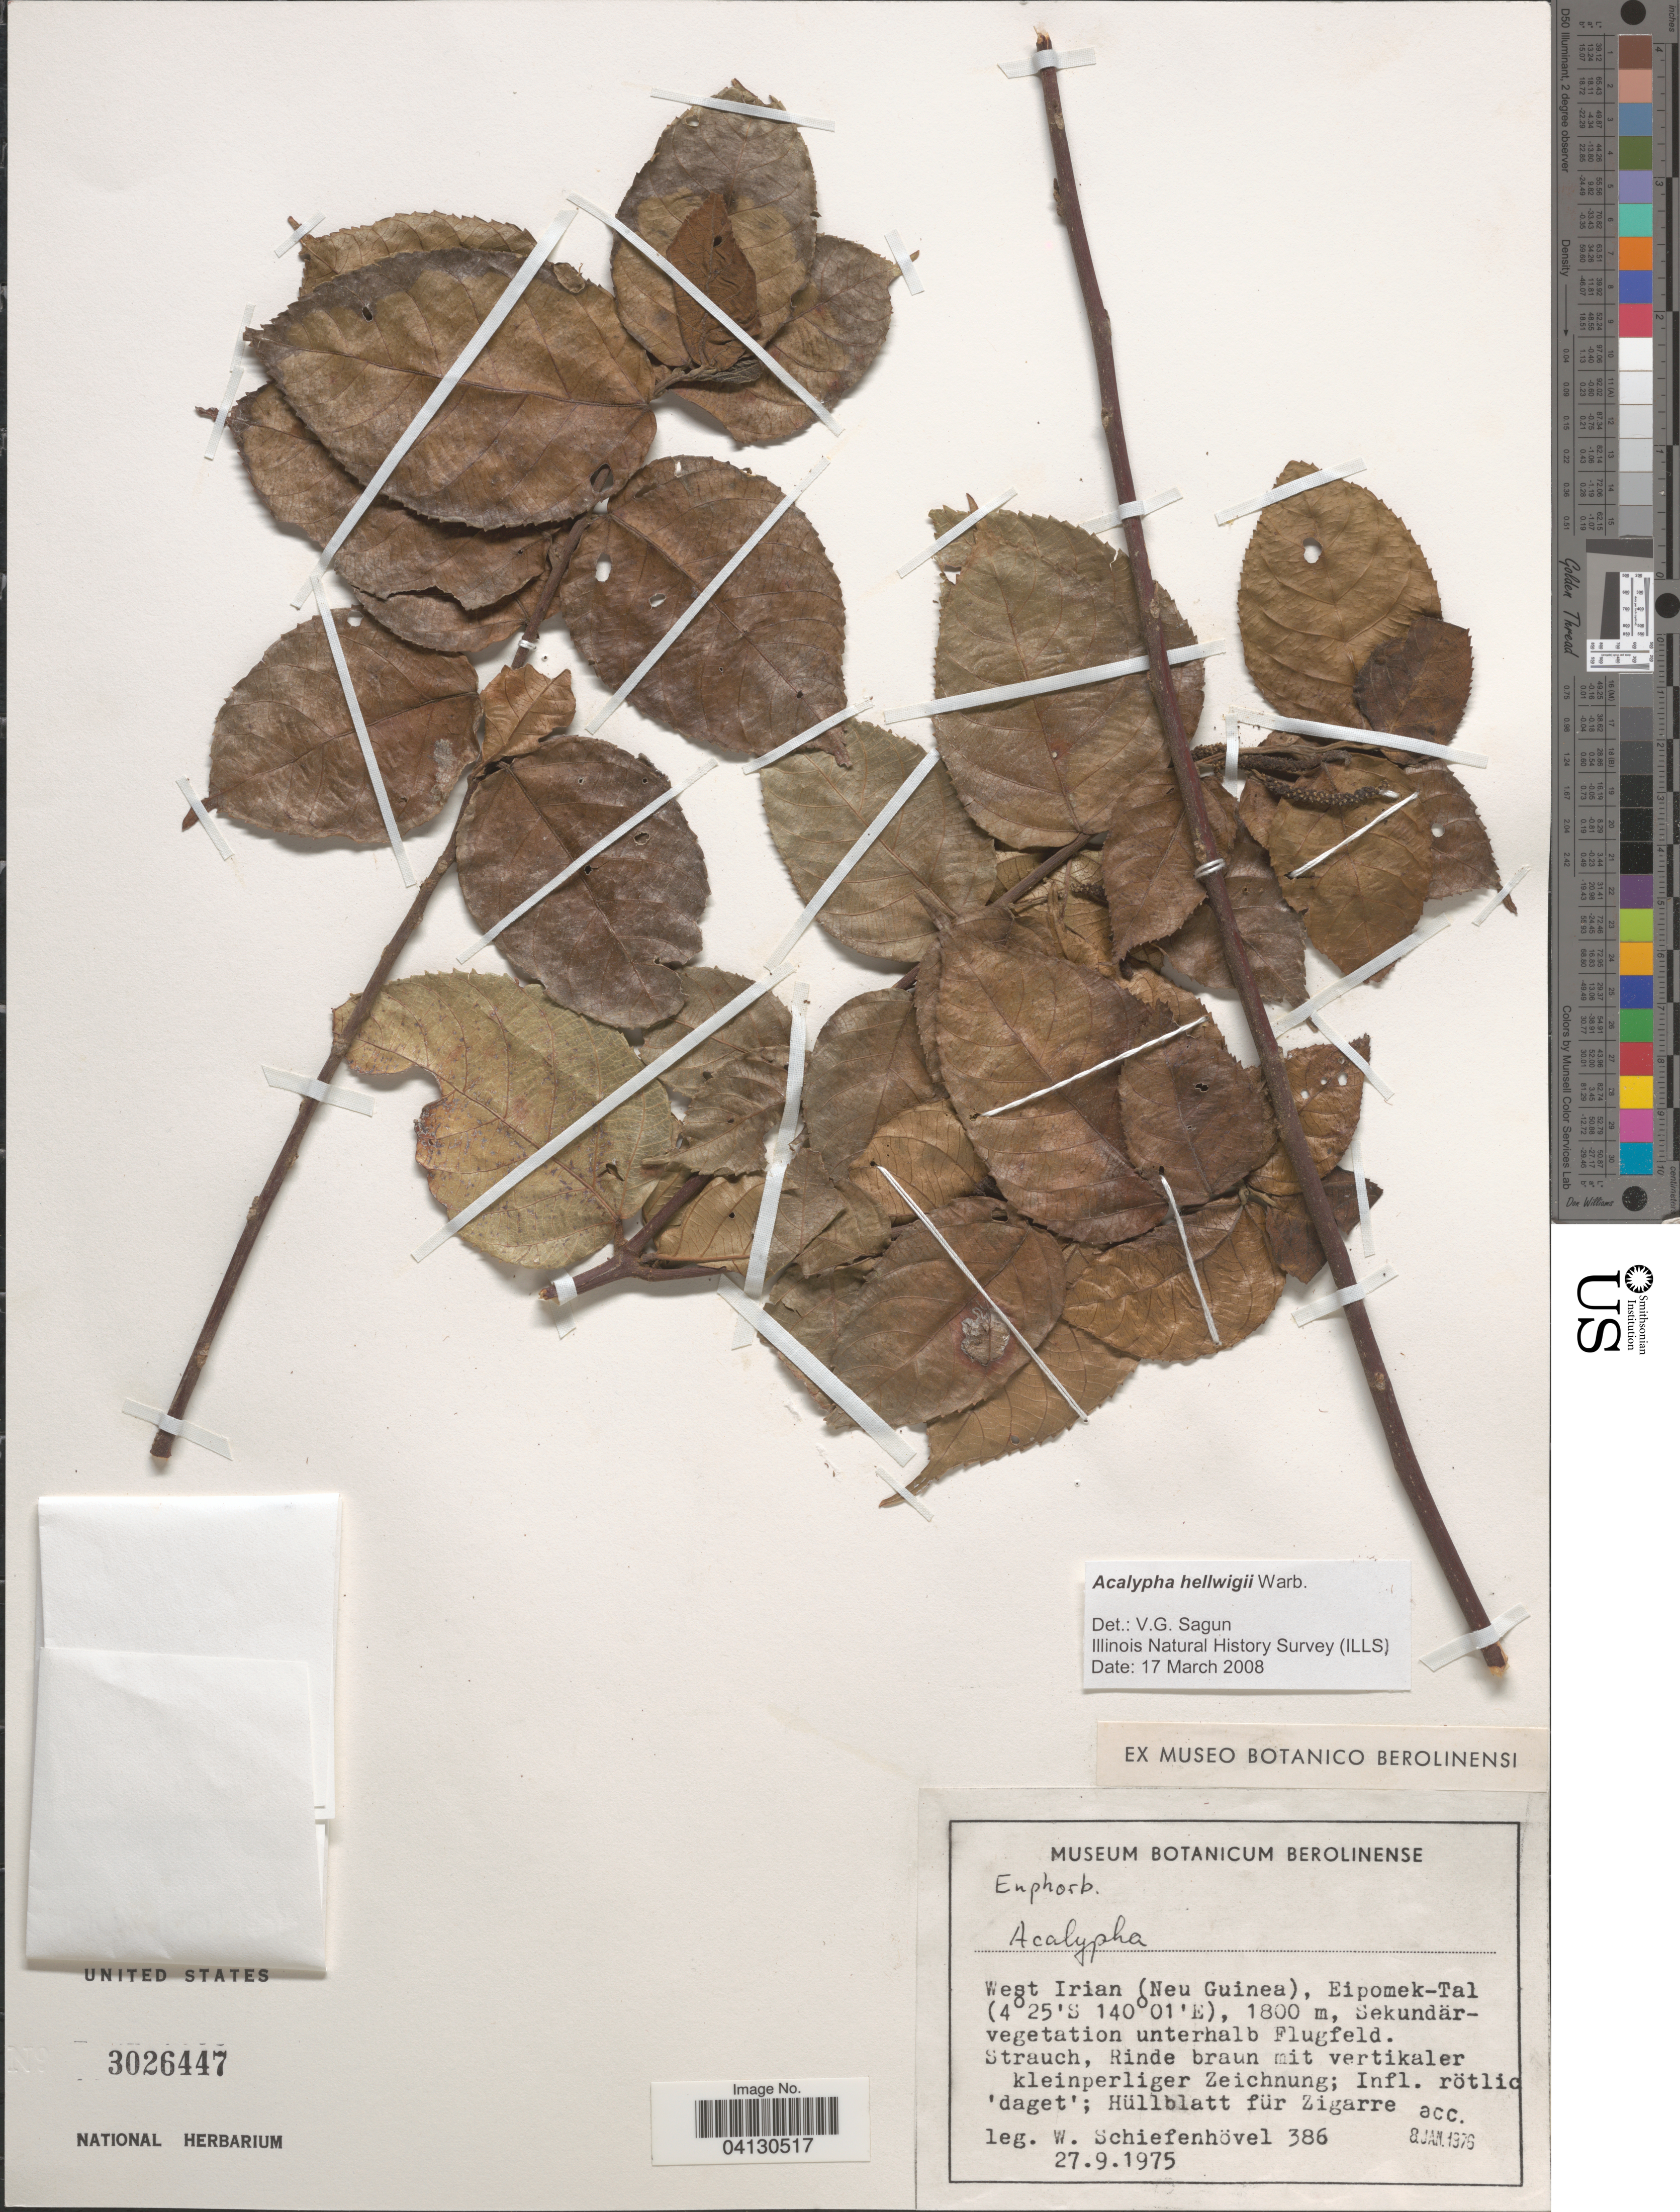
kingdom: Plantae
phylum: Tracheophyta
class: Magnoliopsida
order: Malpighiales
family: Euphorbiaceae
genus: Acalypha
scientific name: Acalypha hellwigii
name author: Warb.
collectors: W. Schiefenhövel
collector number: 386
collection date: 1975-09-27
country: Indonesia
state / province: Papua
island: New Guinea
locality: West Irian (New Guinea), Eipomek-Tal.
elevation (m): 1800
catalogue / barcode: US 3026447